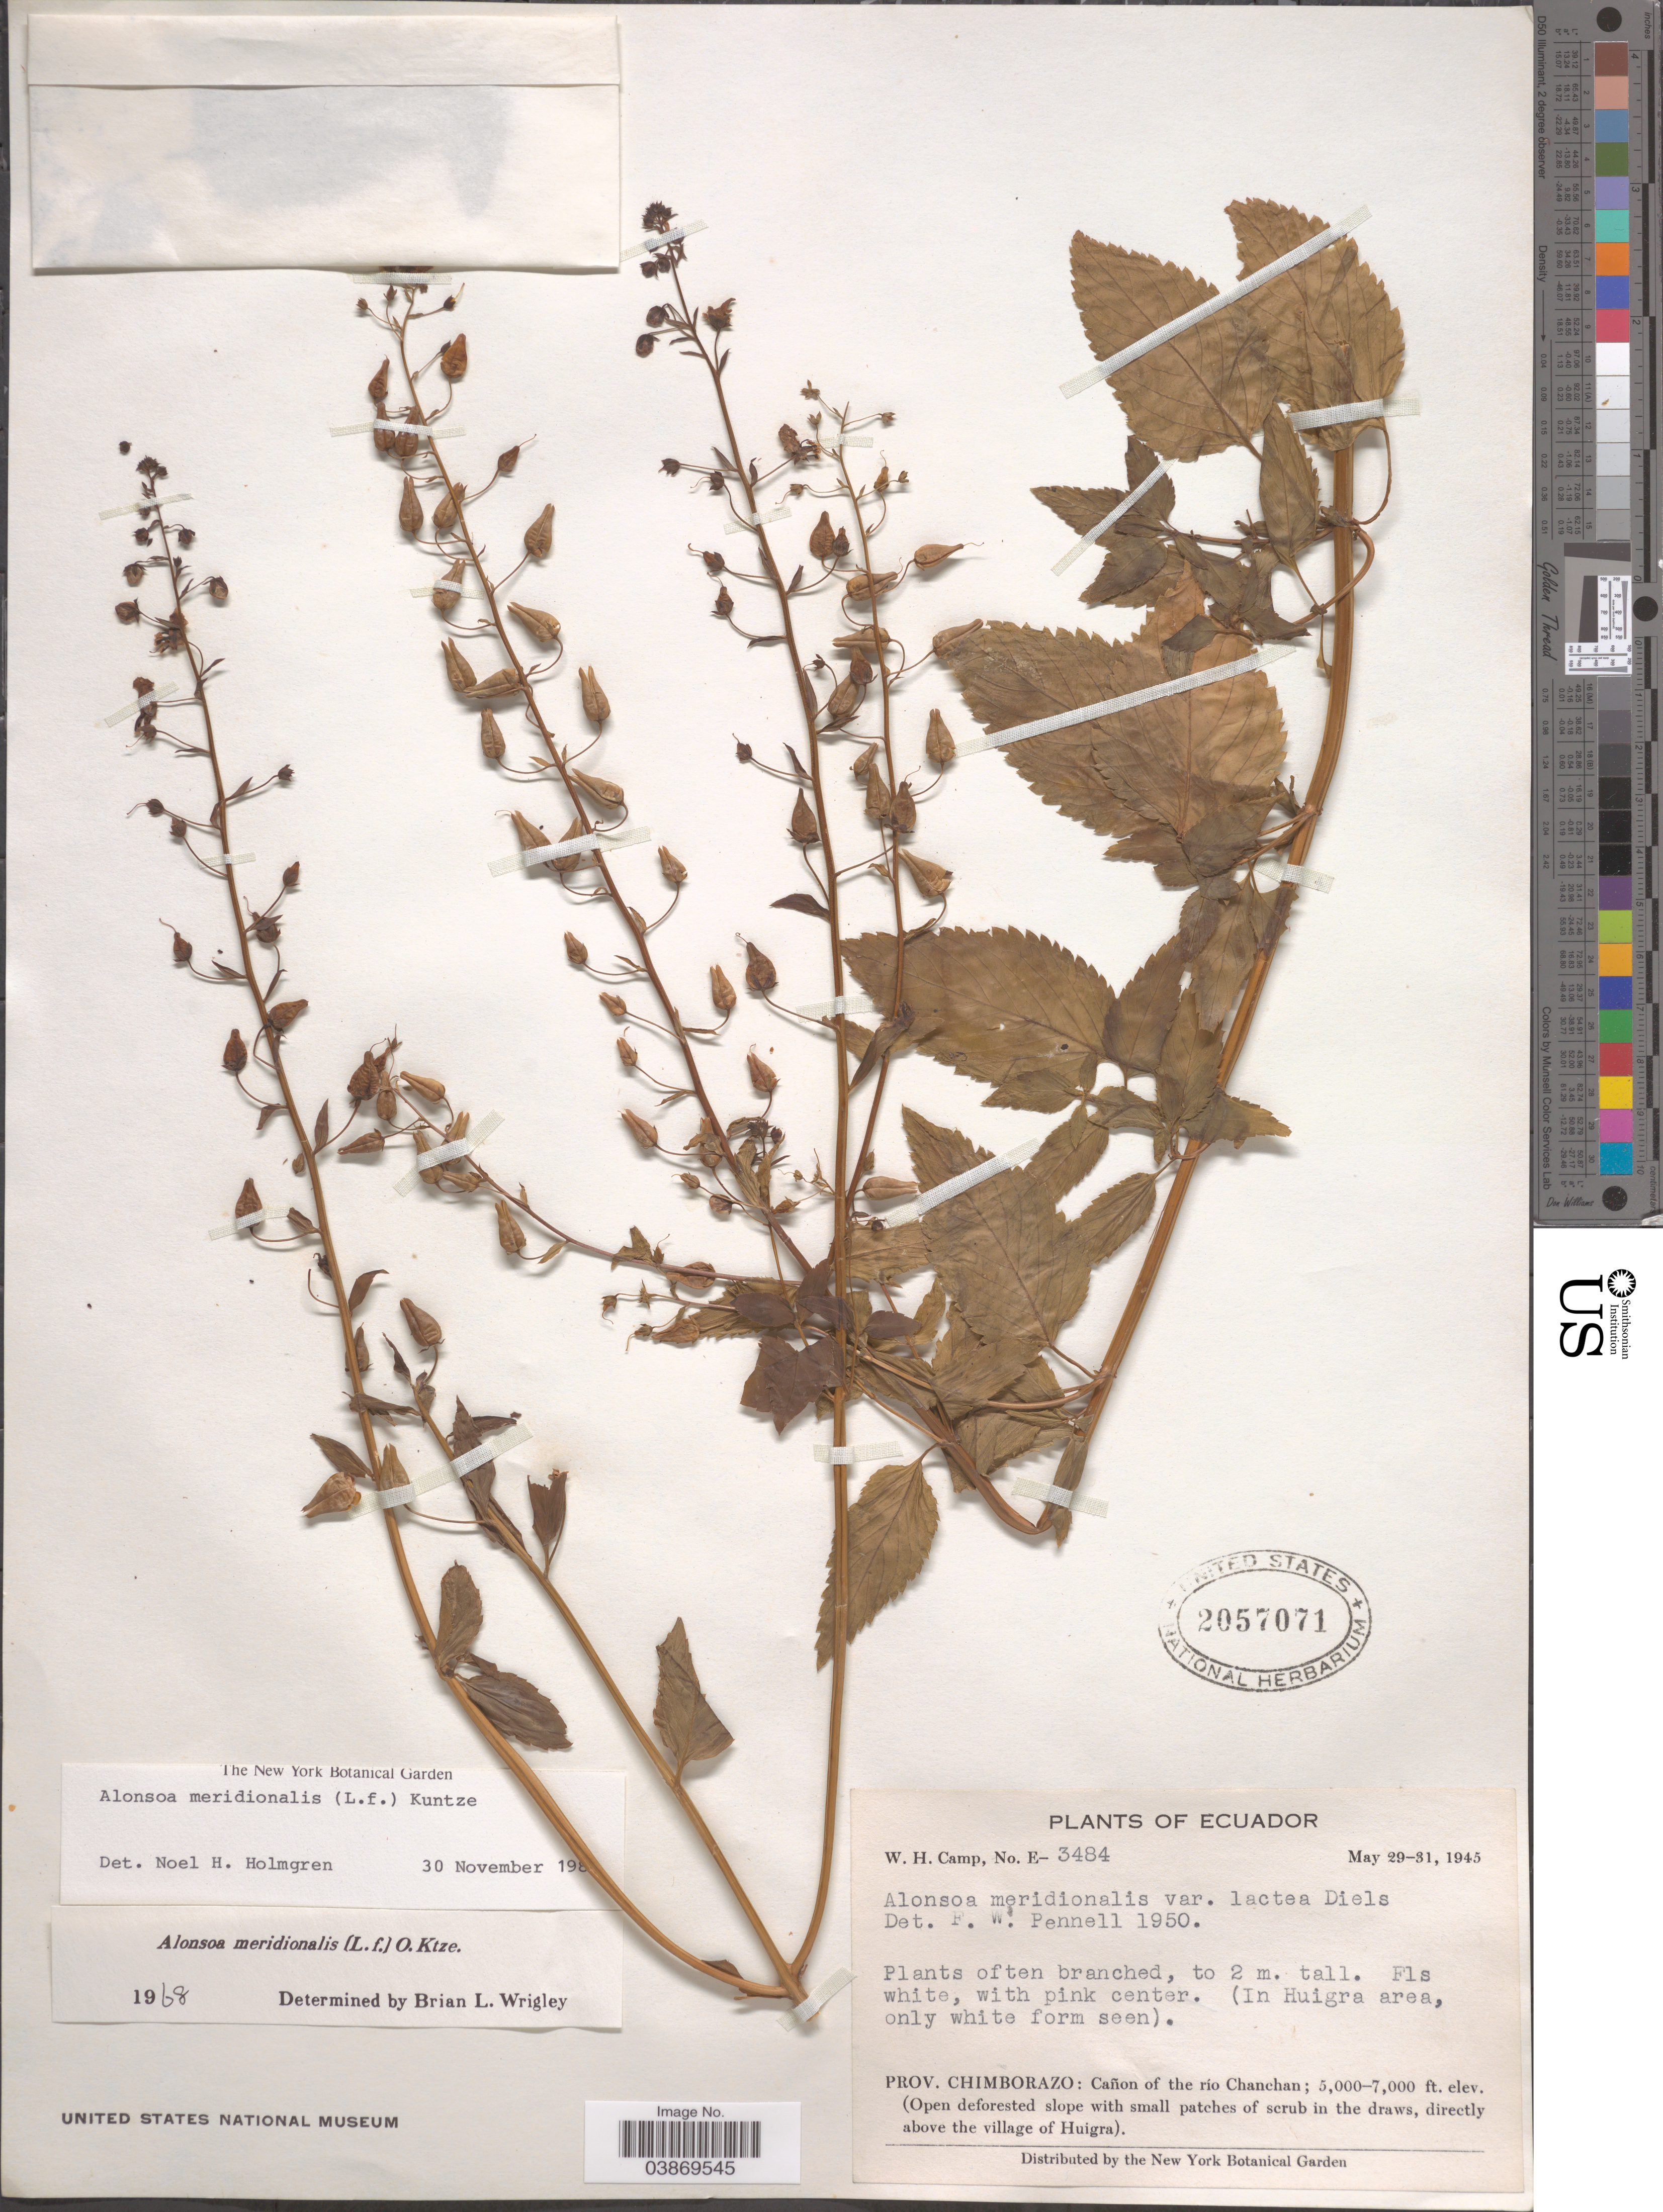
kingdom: Plantae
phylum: Tracheophyta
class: Magnoliopsida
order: Lamiales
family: Scrophulariaceae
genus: Alonsoa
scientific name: Alonsoa meridionalis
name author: (L. f.) Kuntze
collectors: W. H. Camp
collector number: E-3484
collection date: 1945-05-29/1945-05-31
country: Ecuador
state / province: Chimborazo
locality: Canñon of the río Chanchan; (Open deforested slope with small patches of scrub in the draws, directly above the village of Huigra).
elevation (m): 1524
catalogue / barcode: US 2057071